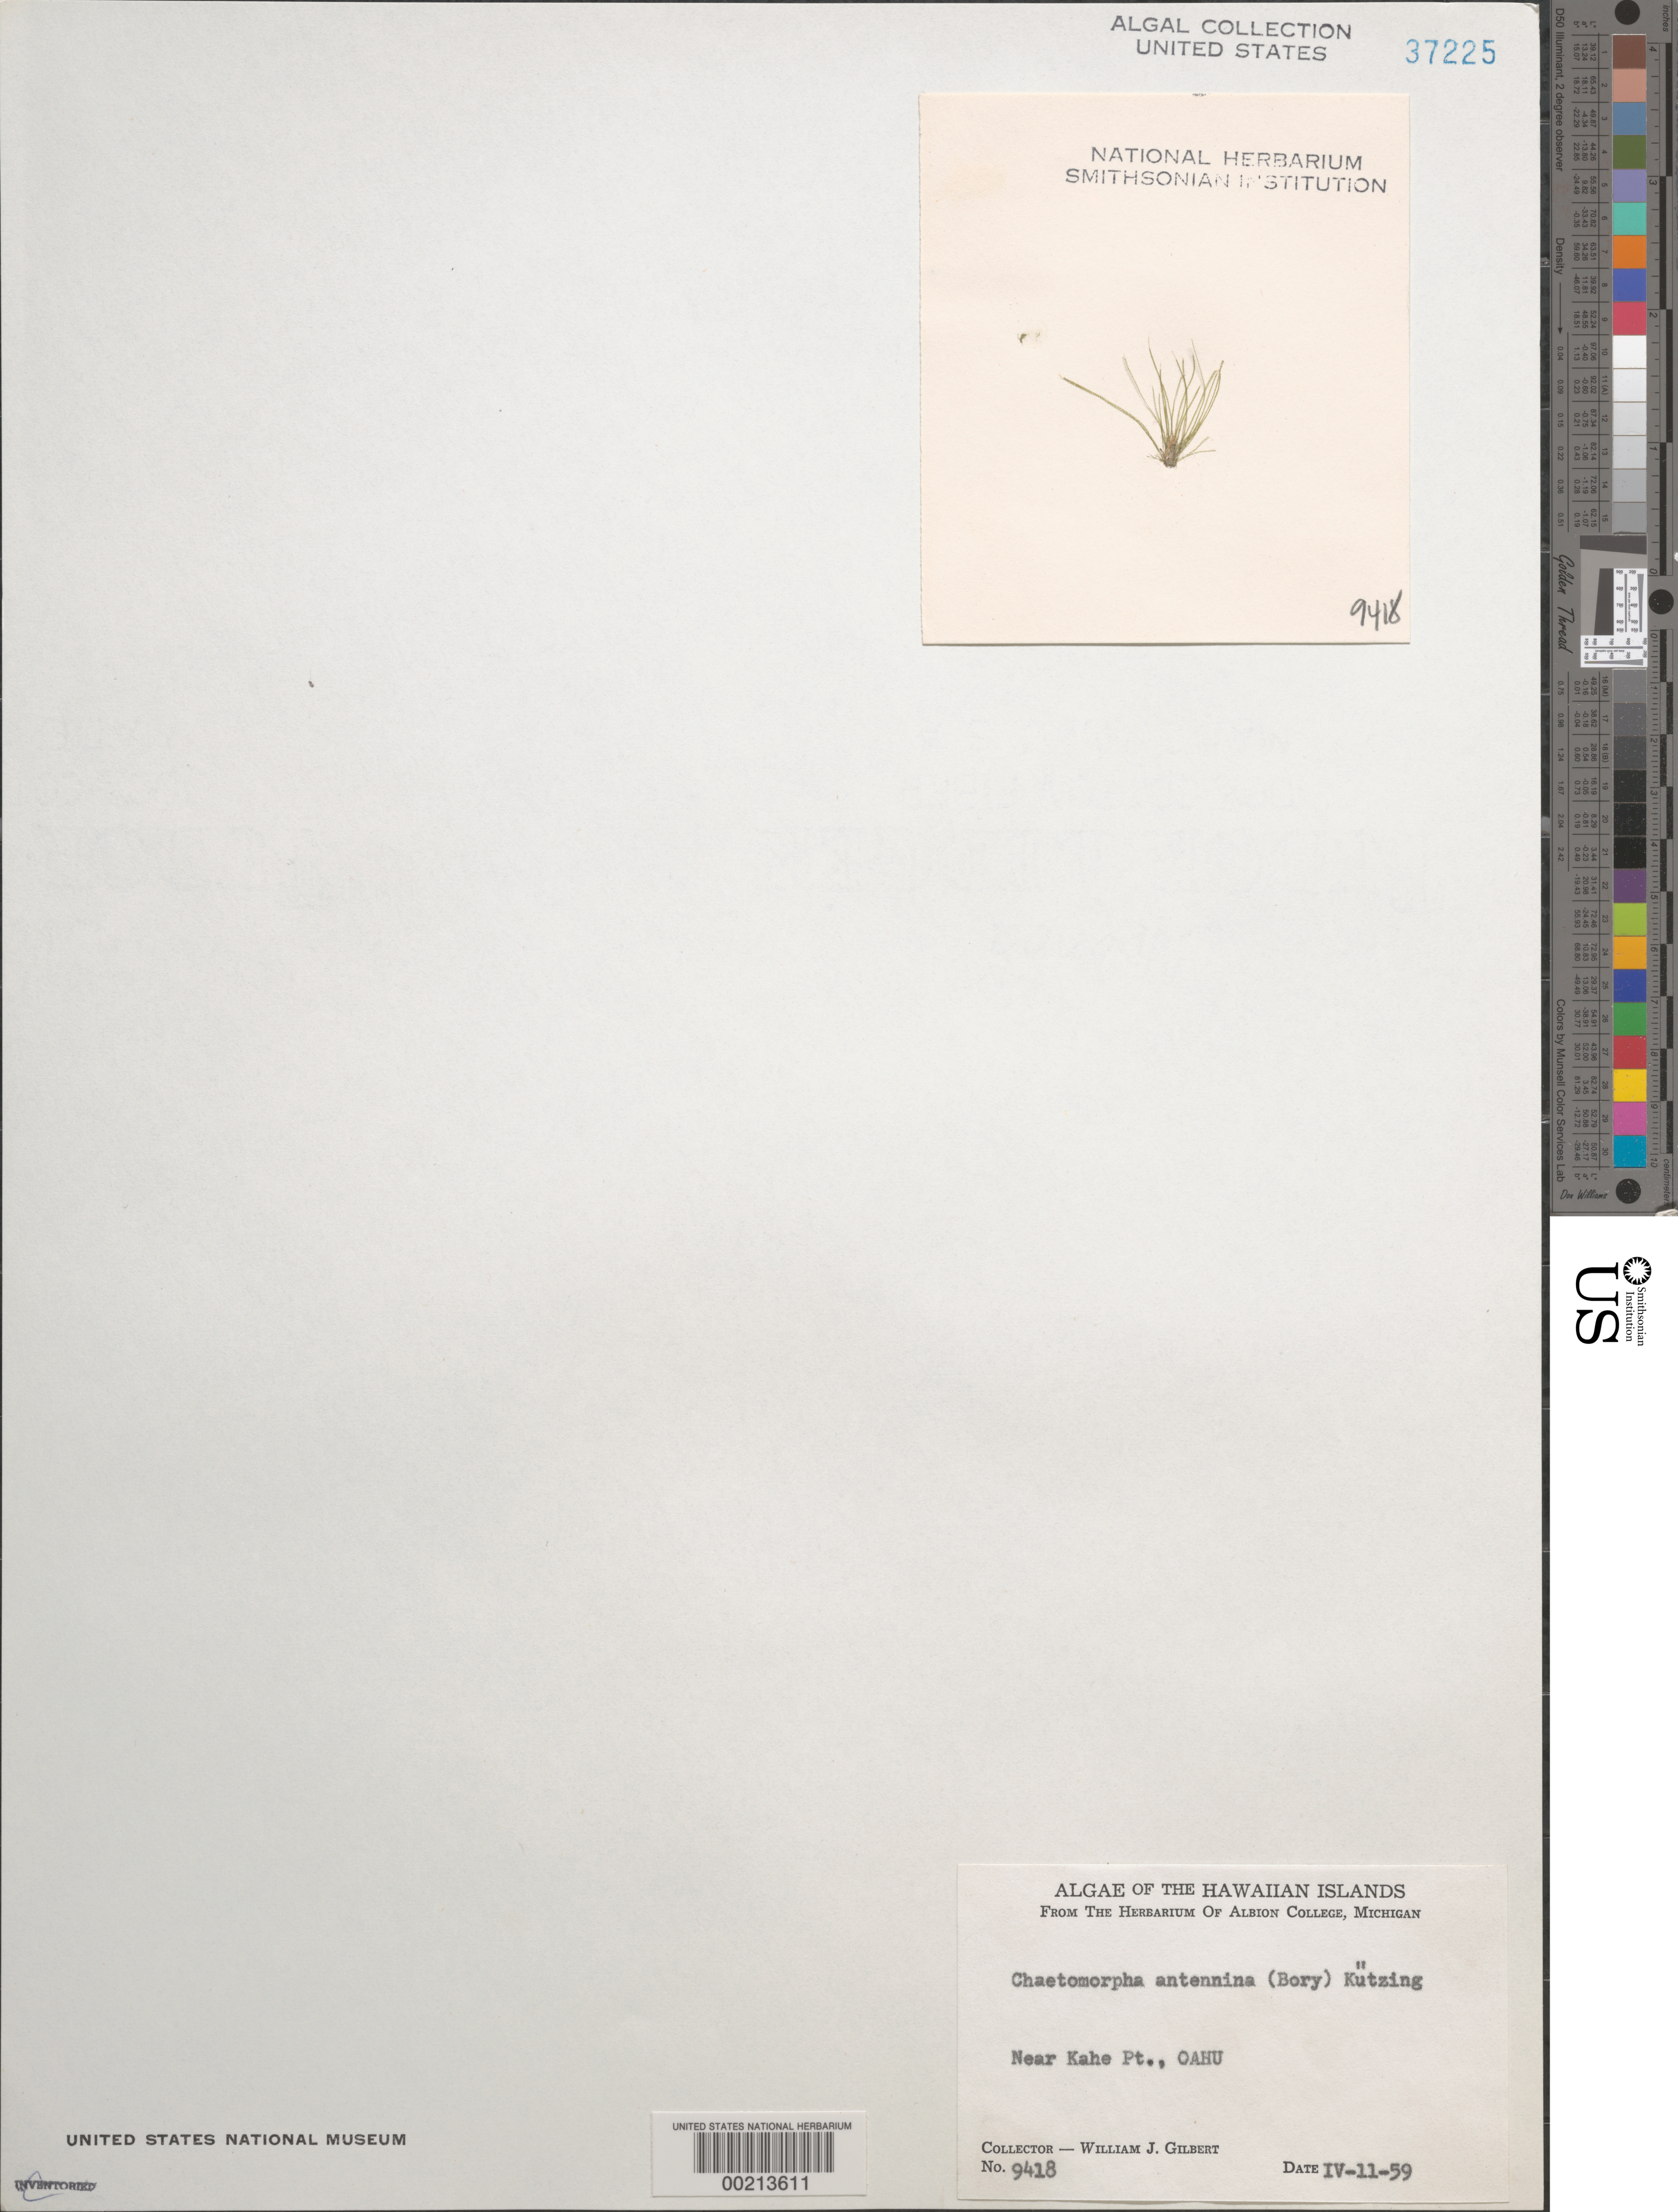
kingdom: Plantae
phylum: Chlorophyta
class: Ulvophyceae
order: Cladophorales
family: Cladophoraceae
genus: Chaetomorpha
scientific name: Chaetomorpha antennina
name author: (Bory) Kütz.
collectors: W. J. Gilbert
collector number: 9418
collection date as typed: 11 Apr 1959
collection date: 1959-04-11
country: United States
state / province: Hawaii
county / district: Honolulu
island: Oahu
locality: Near Kahe Point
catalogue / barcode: US 37225